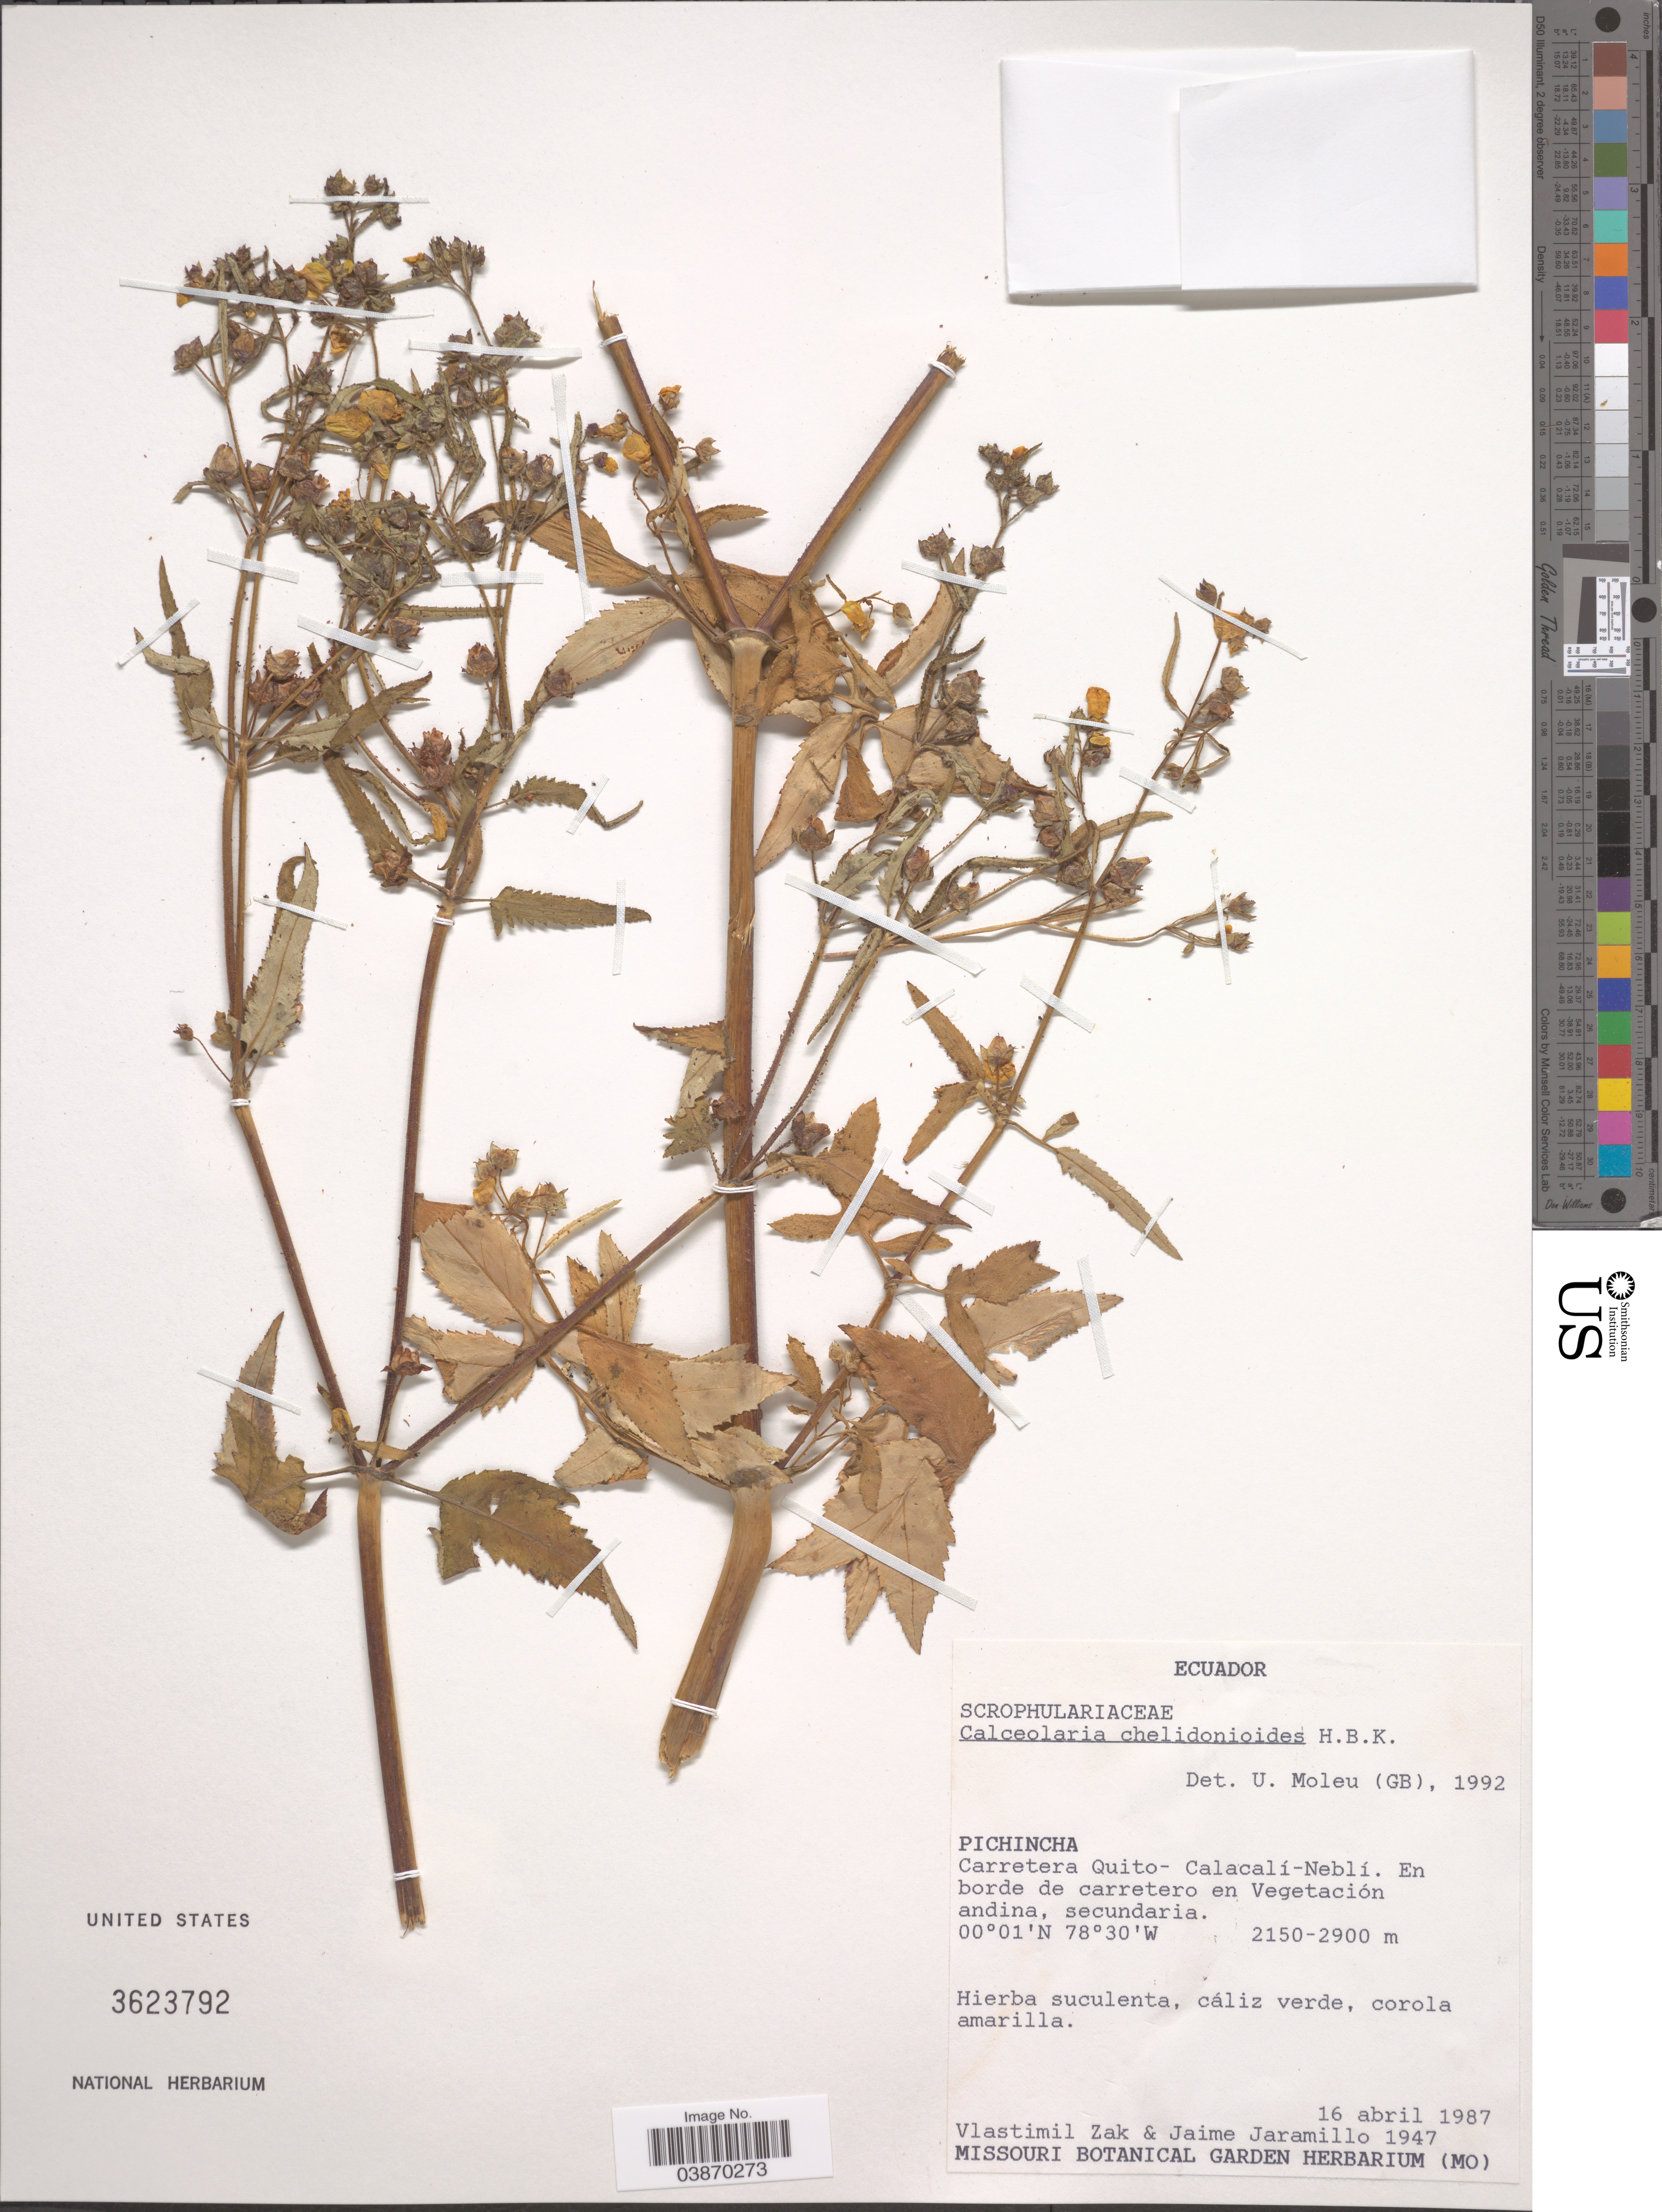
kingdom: Plantae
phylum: Tracheophyta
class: Magnoliopsida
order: Lamiales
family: Calceolariaceae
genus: Calceolaria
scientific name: Calceolaria chelidonioides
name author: Kunth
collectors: V. Zak & J. Jaramillo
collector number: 1947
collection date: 1987-04-16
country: Ecuador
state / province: Pichincha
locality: Carretera Quito - Calacalí - Neblí.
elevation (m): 2150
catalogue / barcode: US 3623792